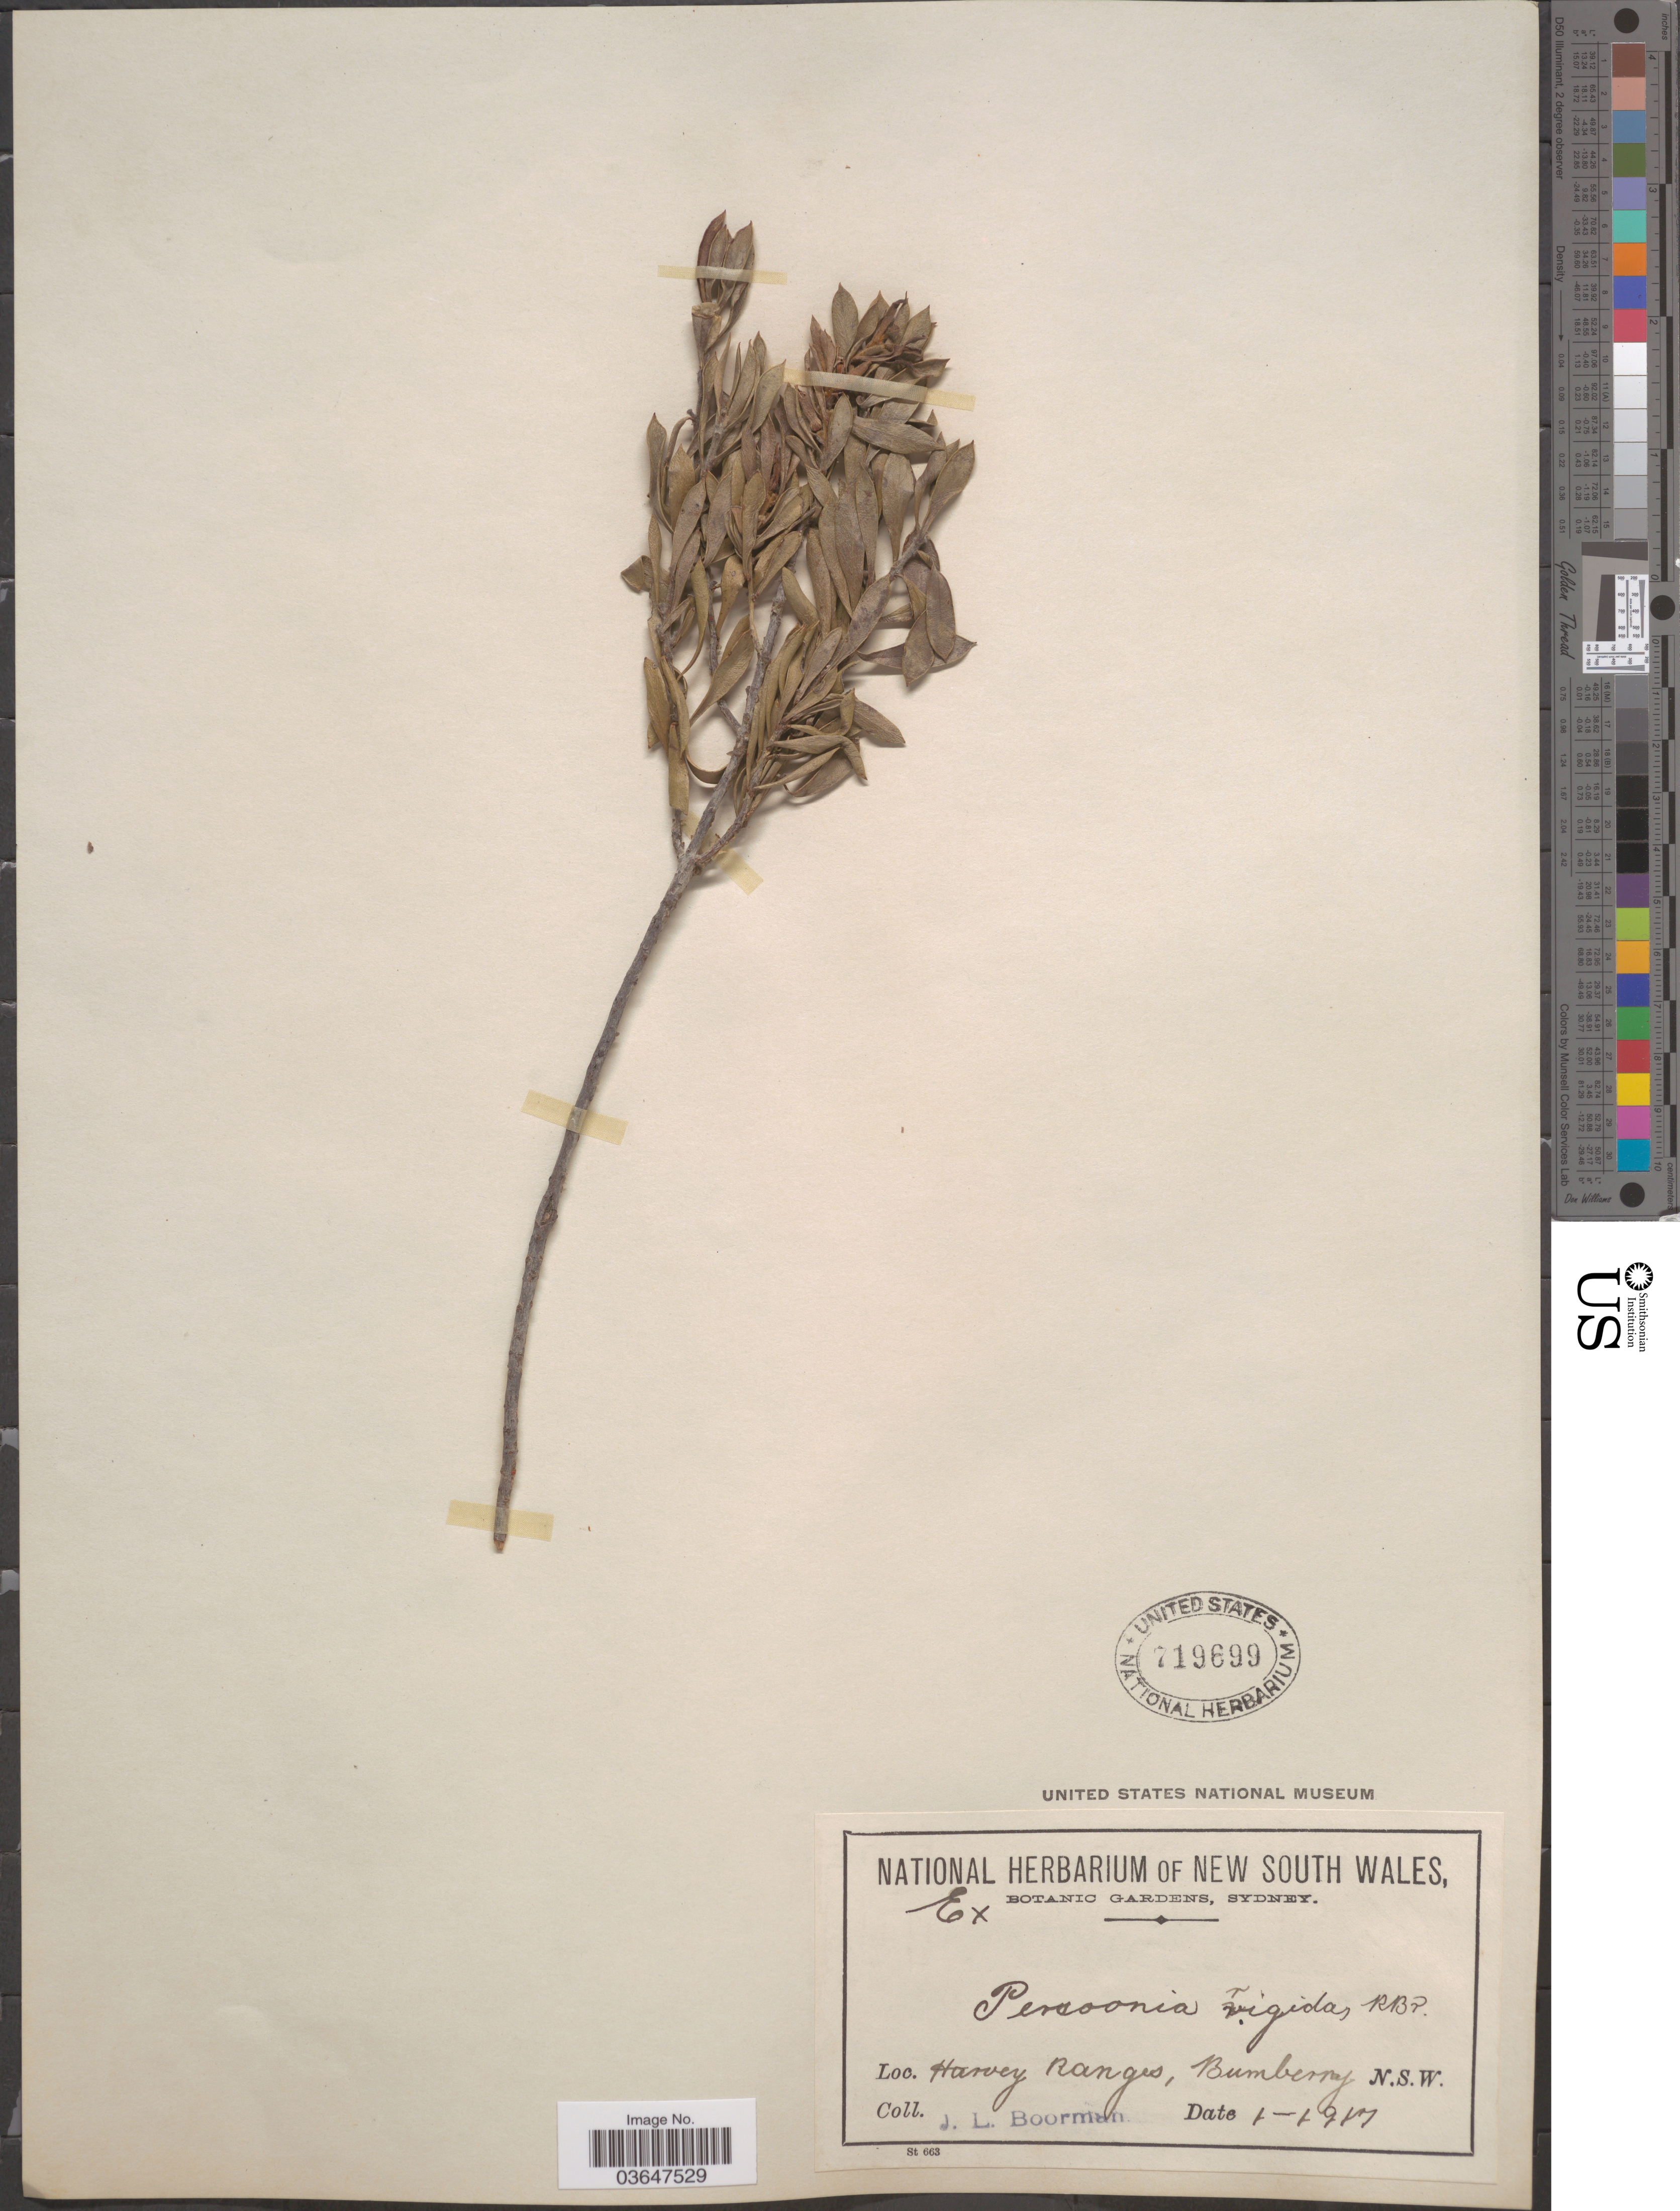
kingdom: Plantae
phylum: Tracheophyta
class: Magnoliopsida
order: Proteales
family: Proteaceae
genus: Persoonia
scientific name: Persoonia rigida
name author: R. Br.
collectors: J. Boorman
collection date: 1917-01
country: Australia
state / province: New South Wales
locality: Harvey Ranges, Bumberry N.S.W.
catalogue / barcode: US 719699